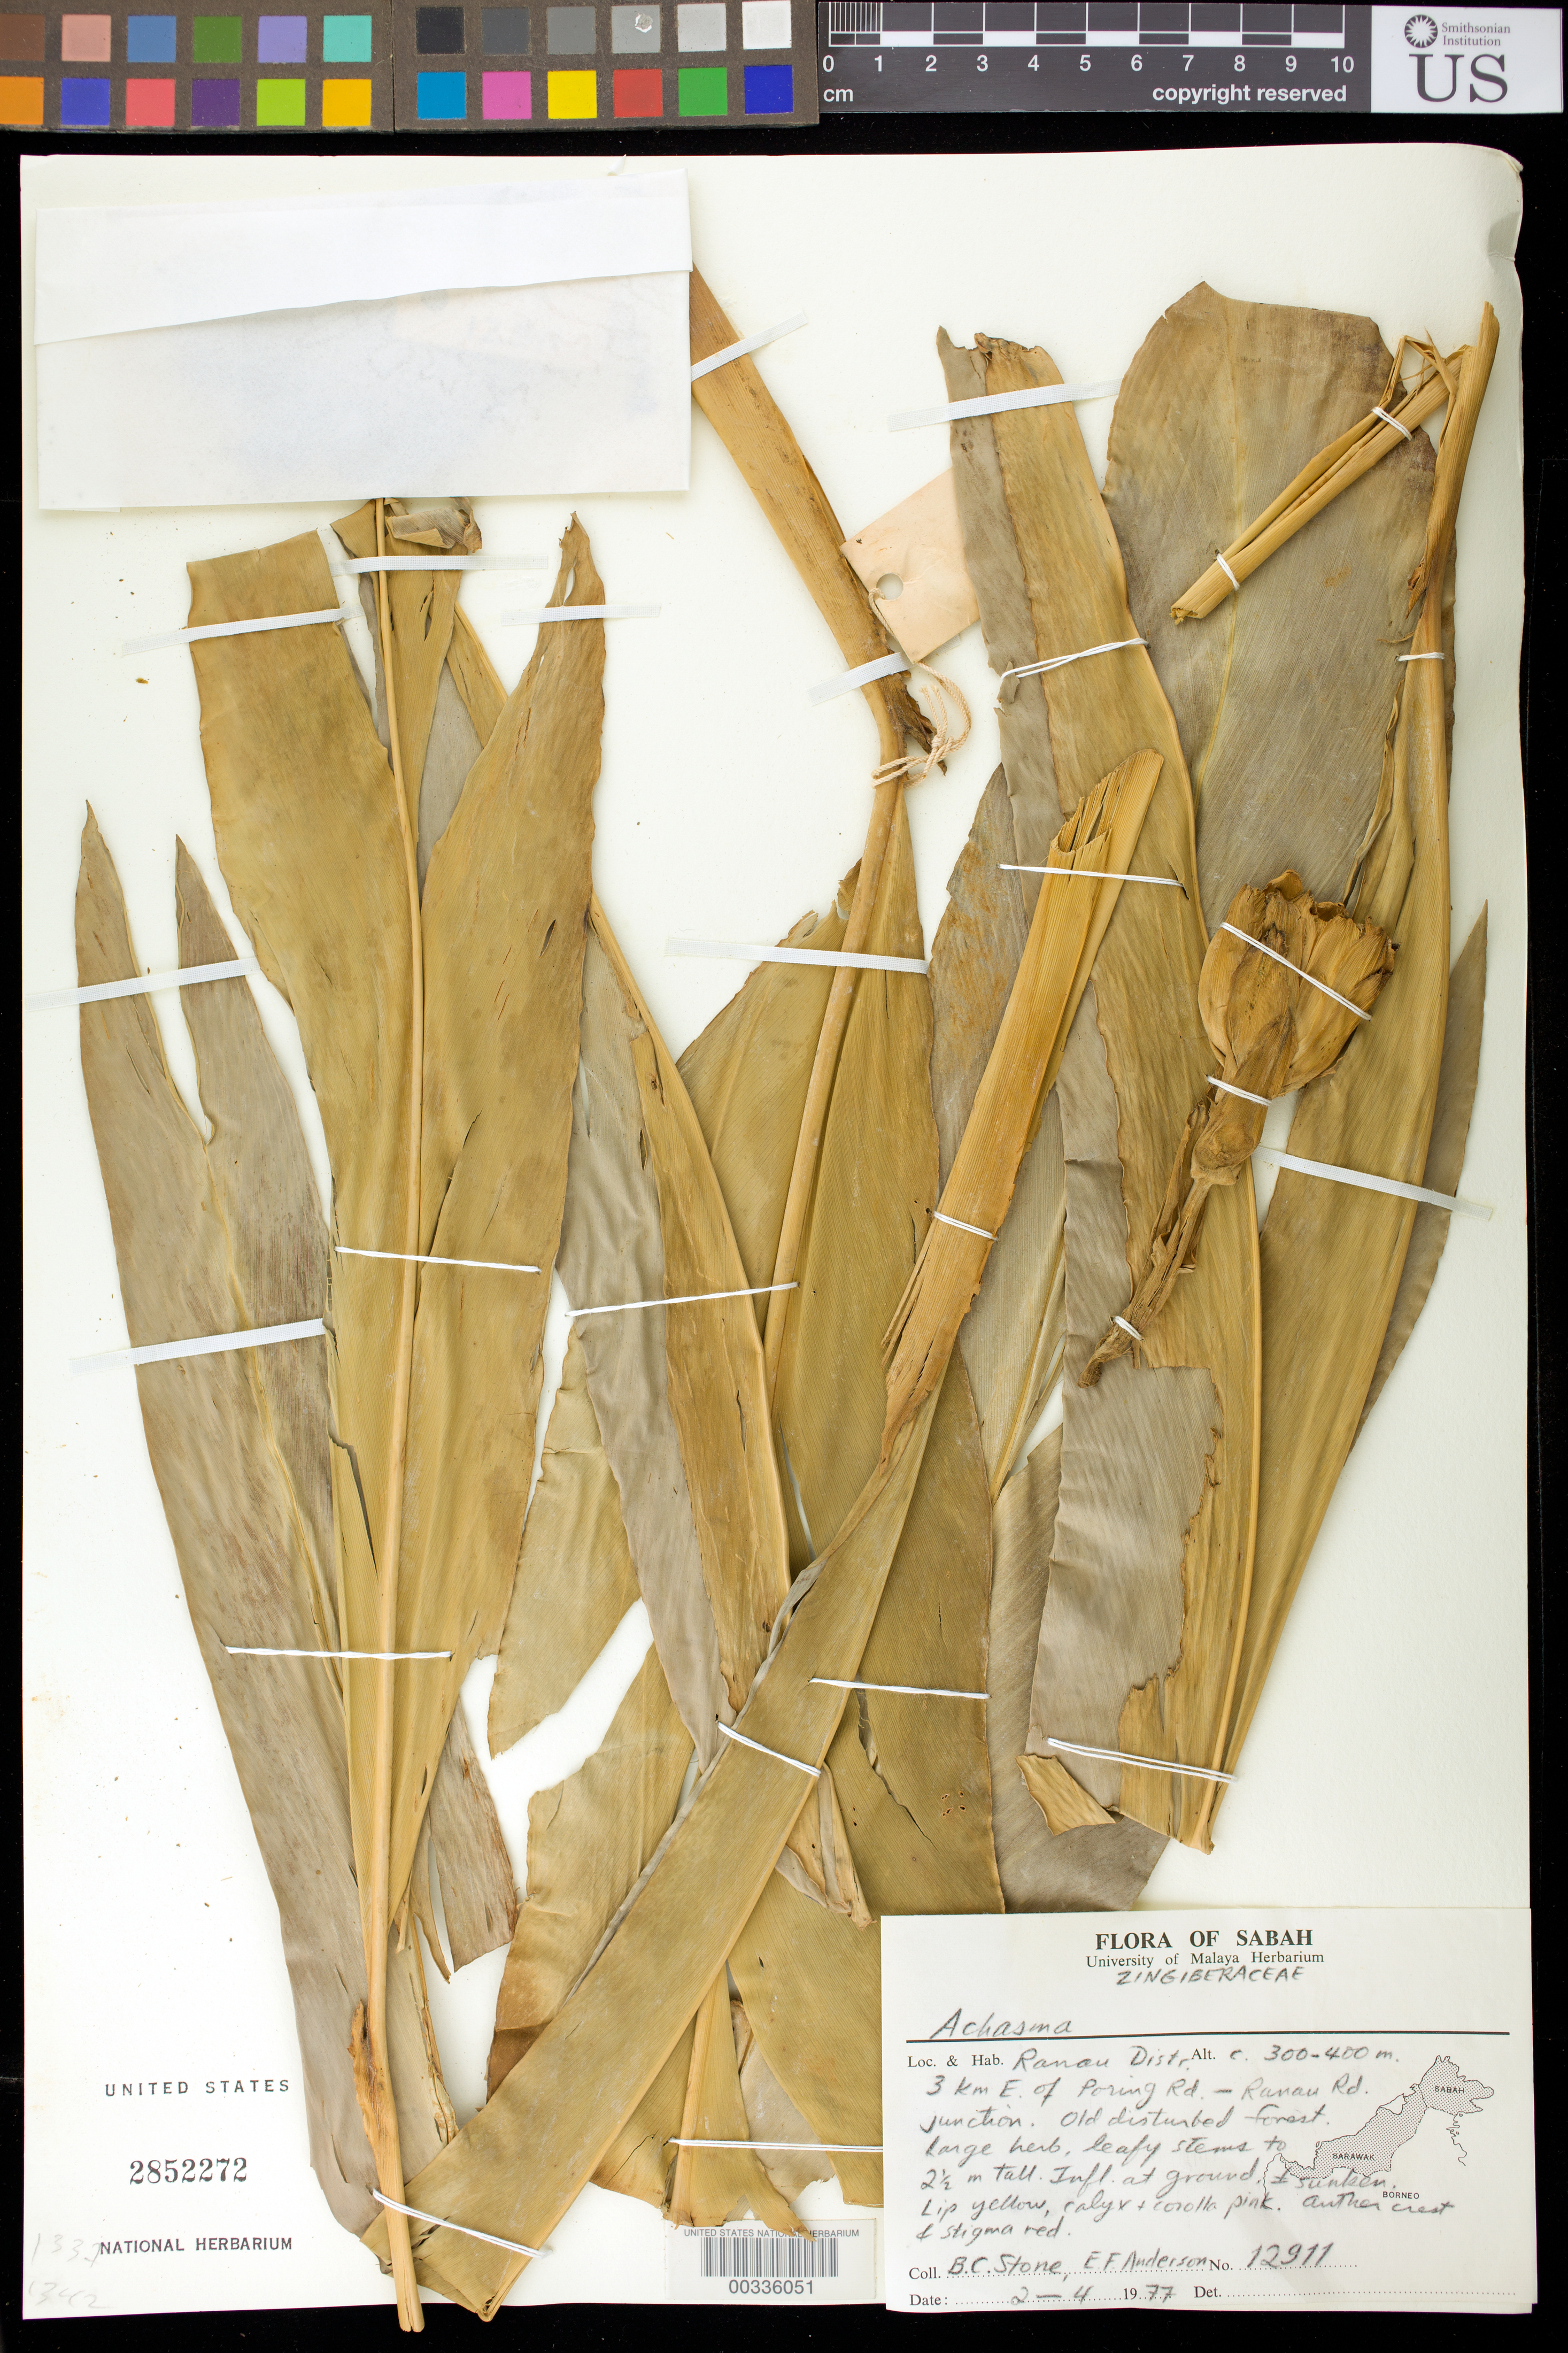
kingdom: Plantae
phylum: Tracheophyta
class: Liliopsida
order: Zingiberales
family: Zingiberaceae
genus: Etlingera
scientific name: Etlingera sp.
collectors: B. C. Stone & E. F. Anderson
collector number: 12911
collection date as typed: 02 Apr 1977 or 04 Feb 1977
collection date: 1977-02-04 or 1977-04-02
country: Malaysia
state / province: Sabah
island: Borneo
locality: Ranau distr., 3 km e of poring rd - ranau rd junction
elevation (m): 300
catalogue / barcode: US 2852272